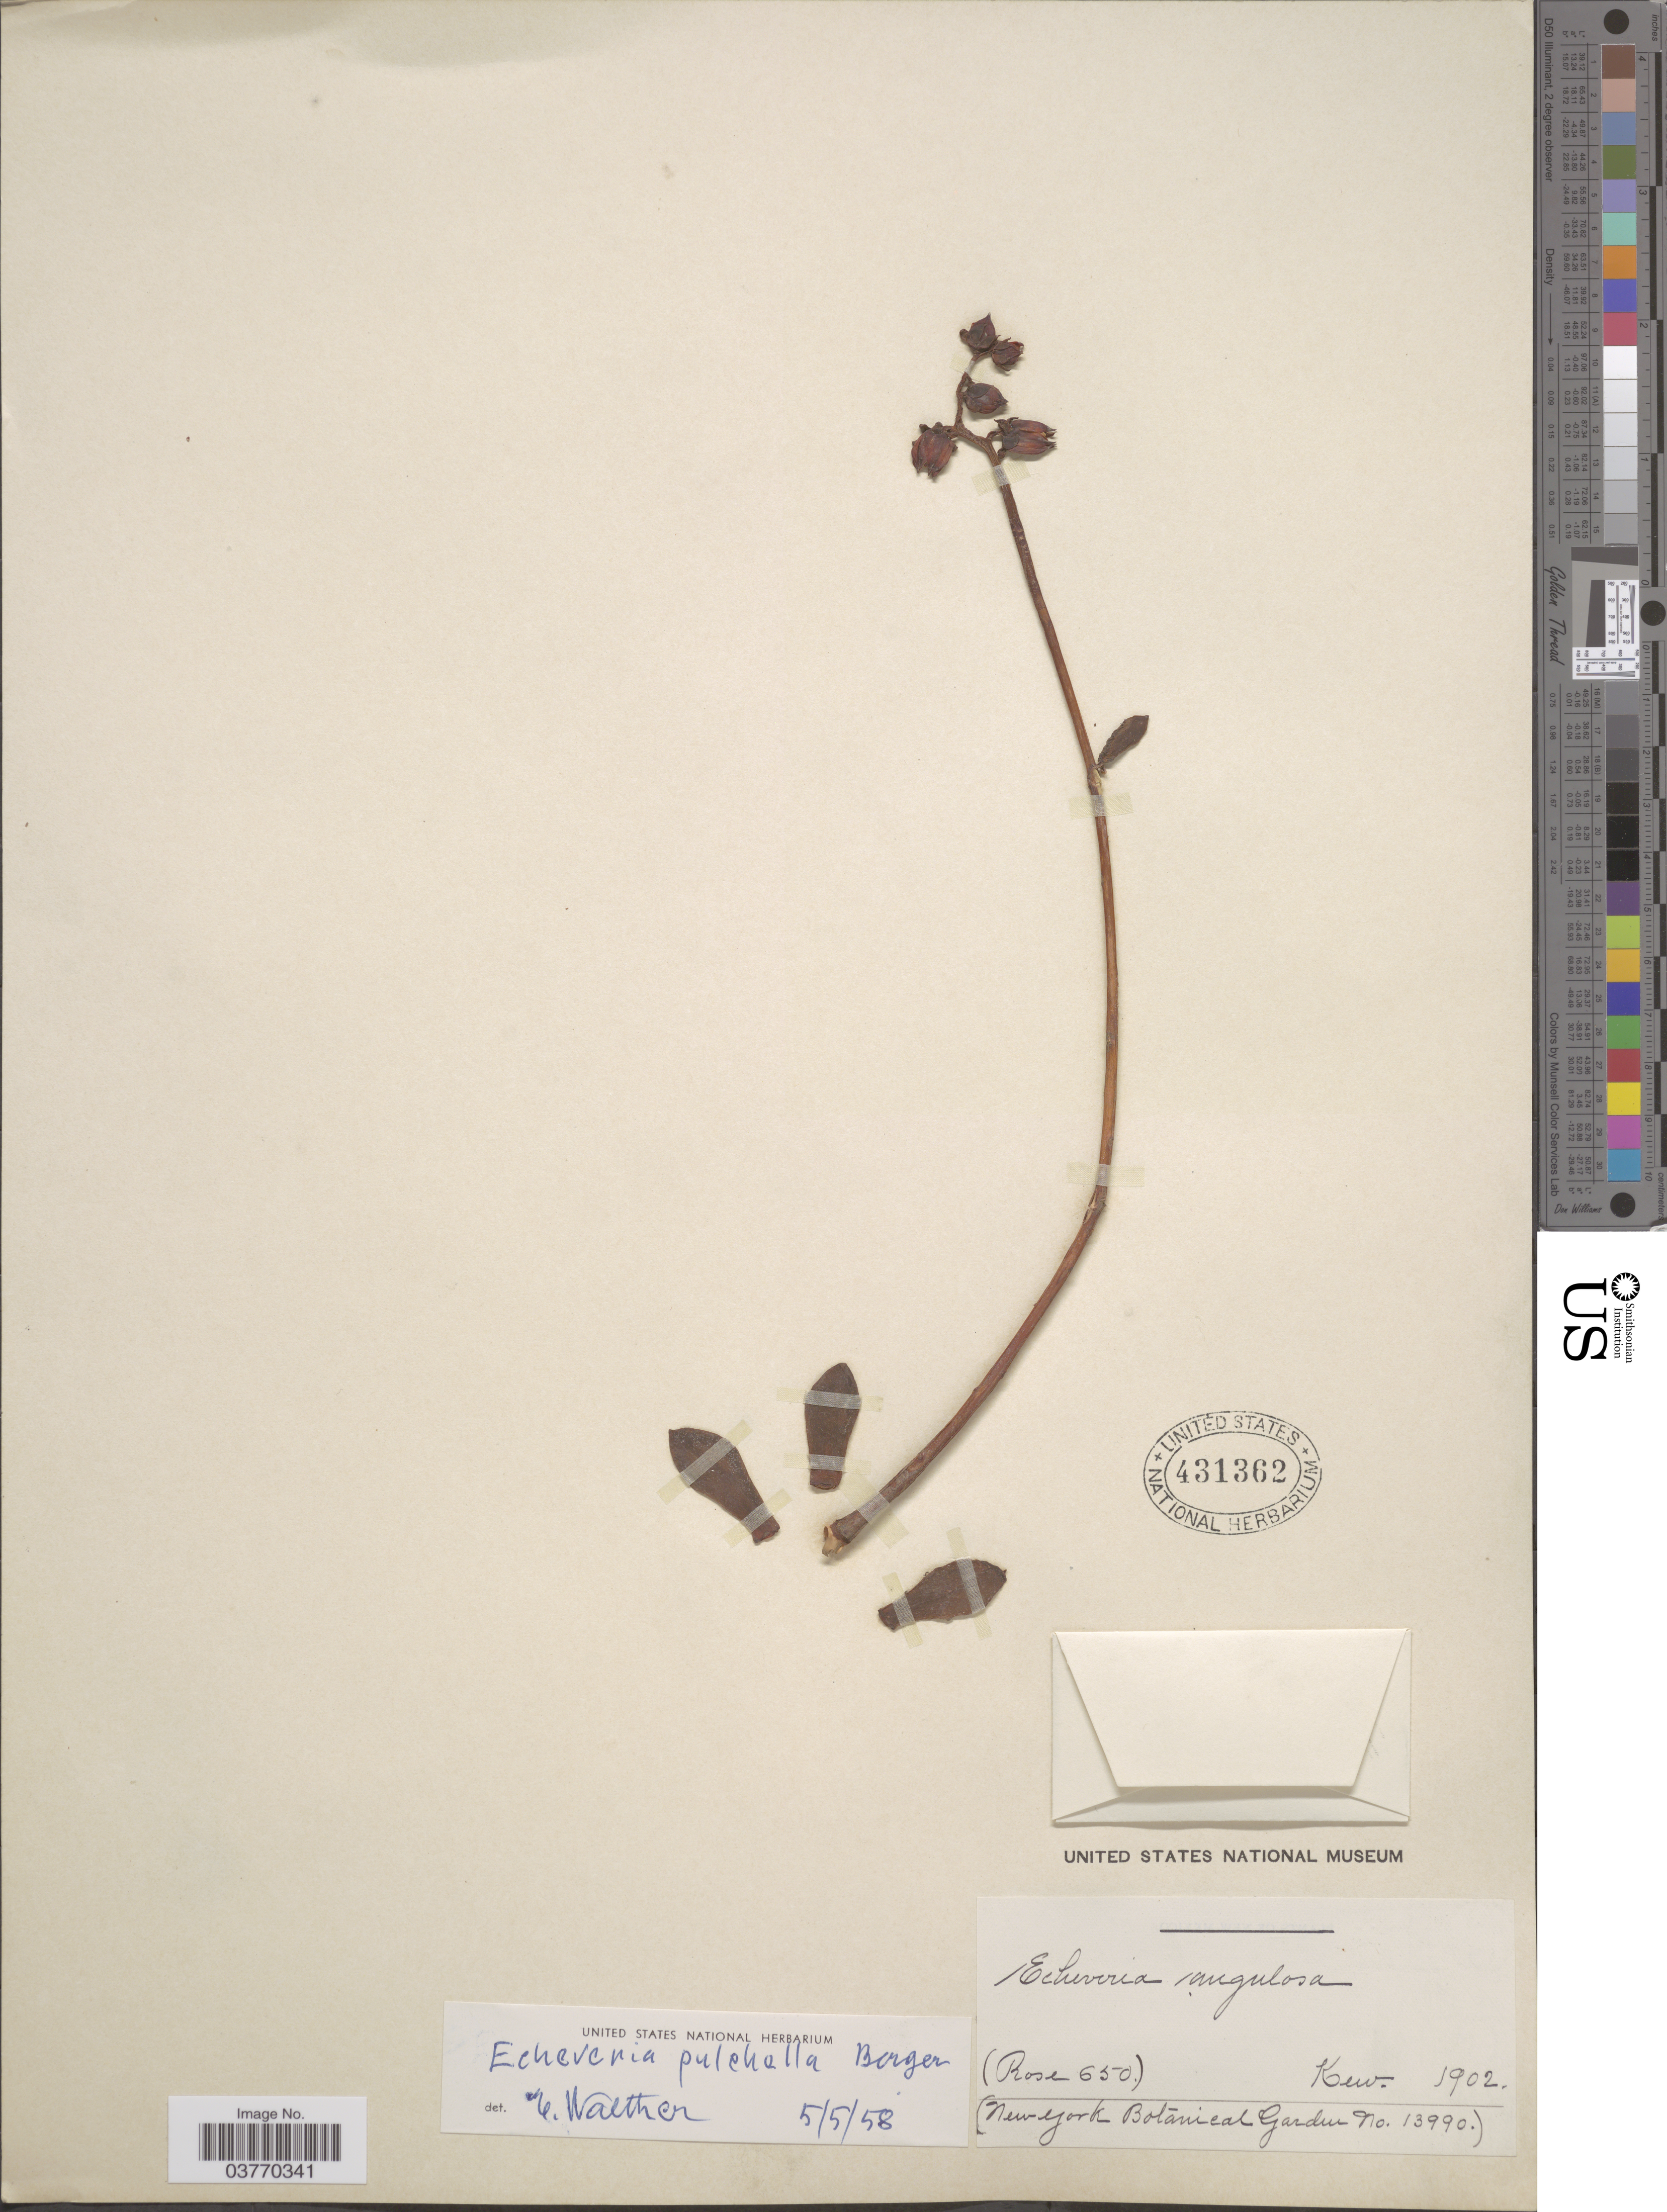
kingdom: Plantae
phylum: Tracheophyta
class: Magnoliopsida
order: Saxifragales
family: Crassulaceae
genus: Echeveria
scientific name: Echeveria pulchella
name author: A. Berger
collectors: New York Botanical Garden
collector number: Rose650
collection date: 1902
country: United States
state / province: New York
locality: New York Botanical Garden.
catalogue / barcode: US 431362